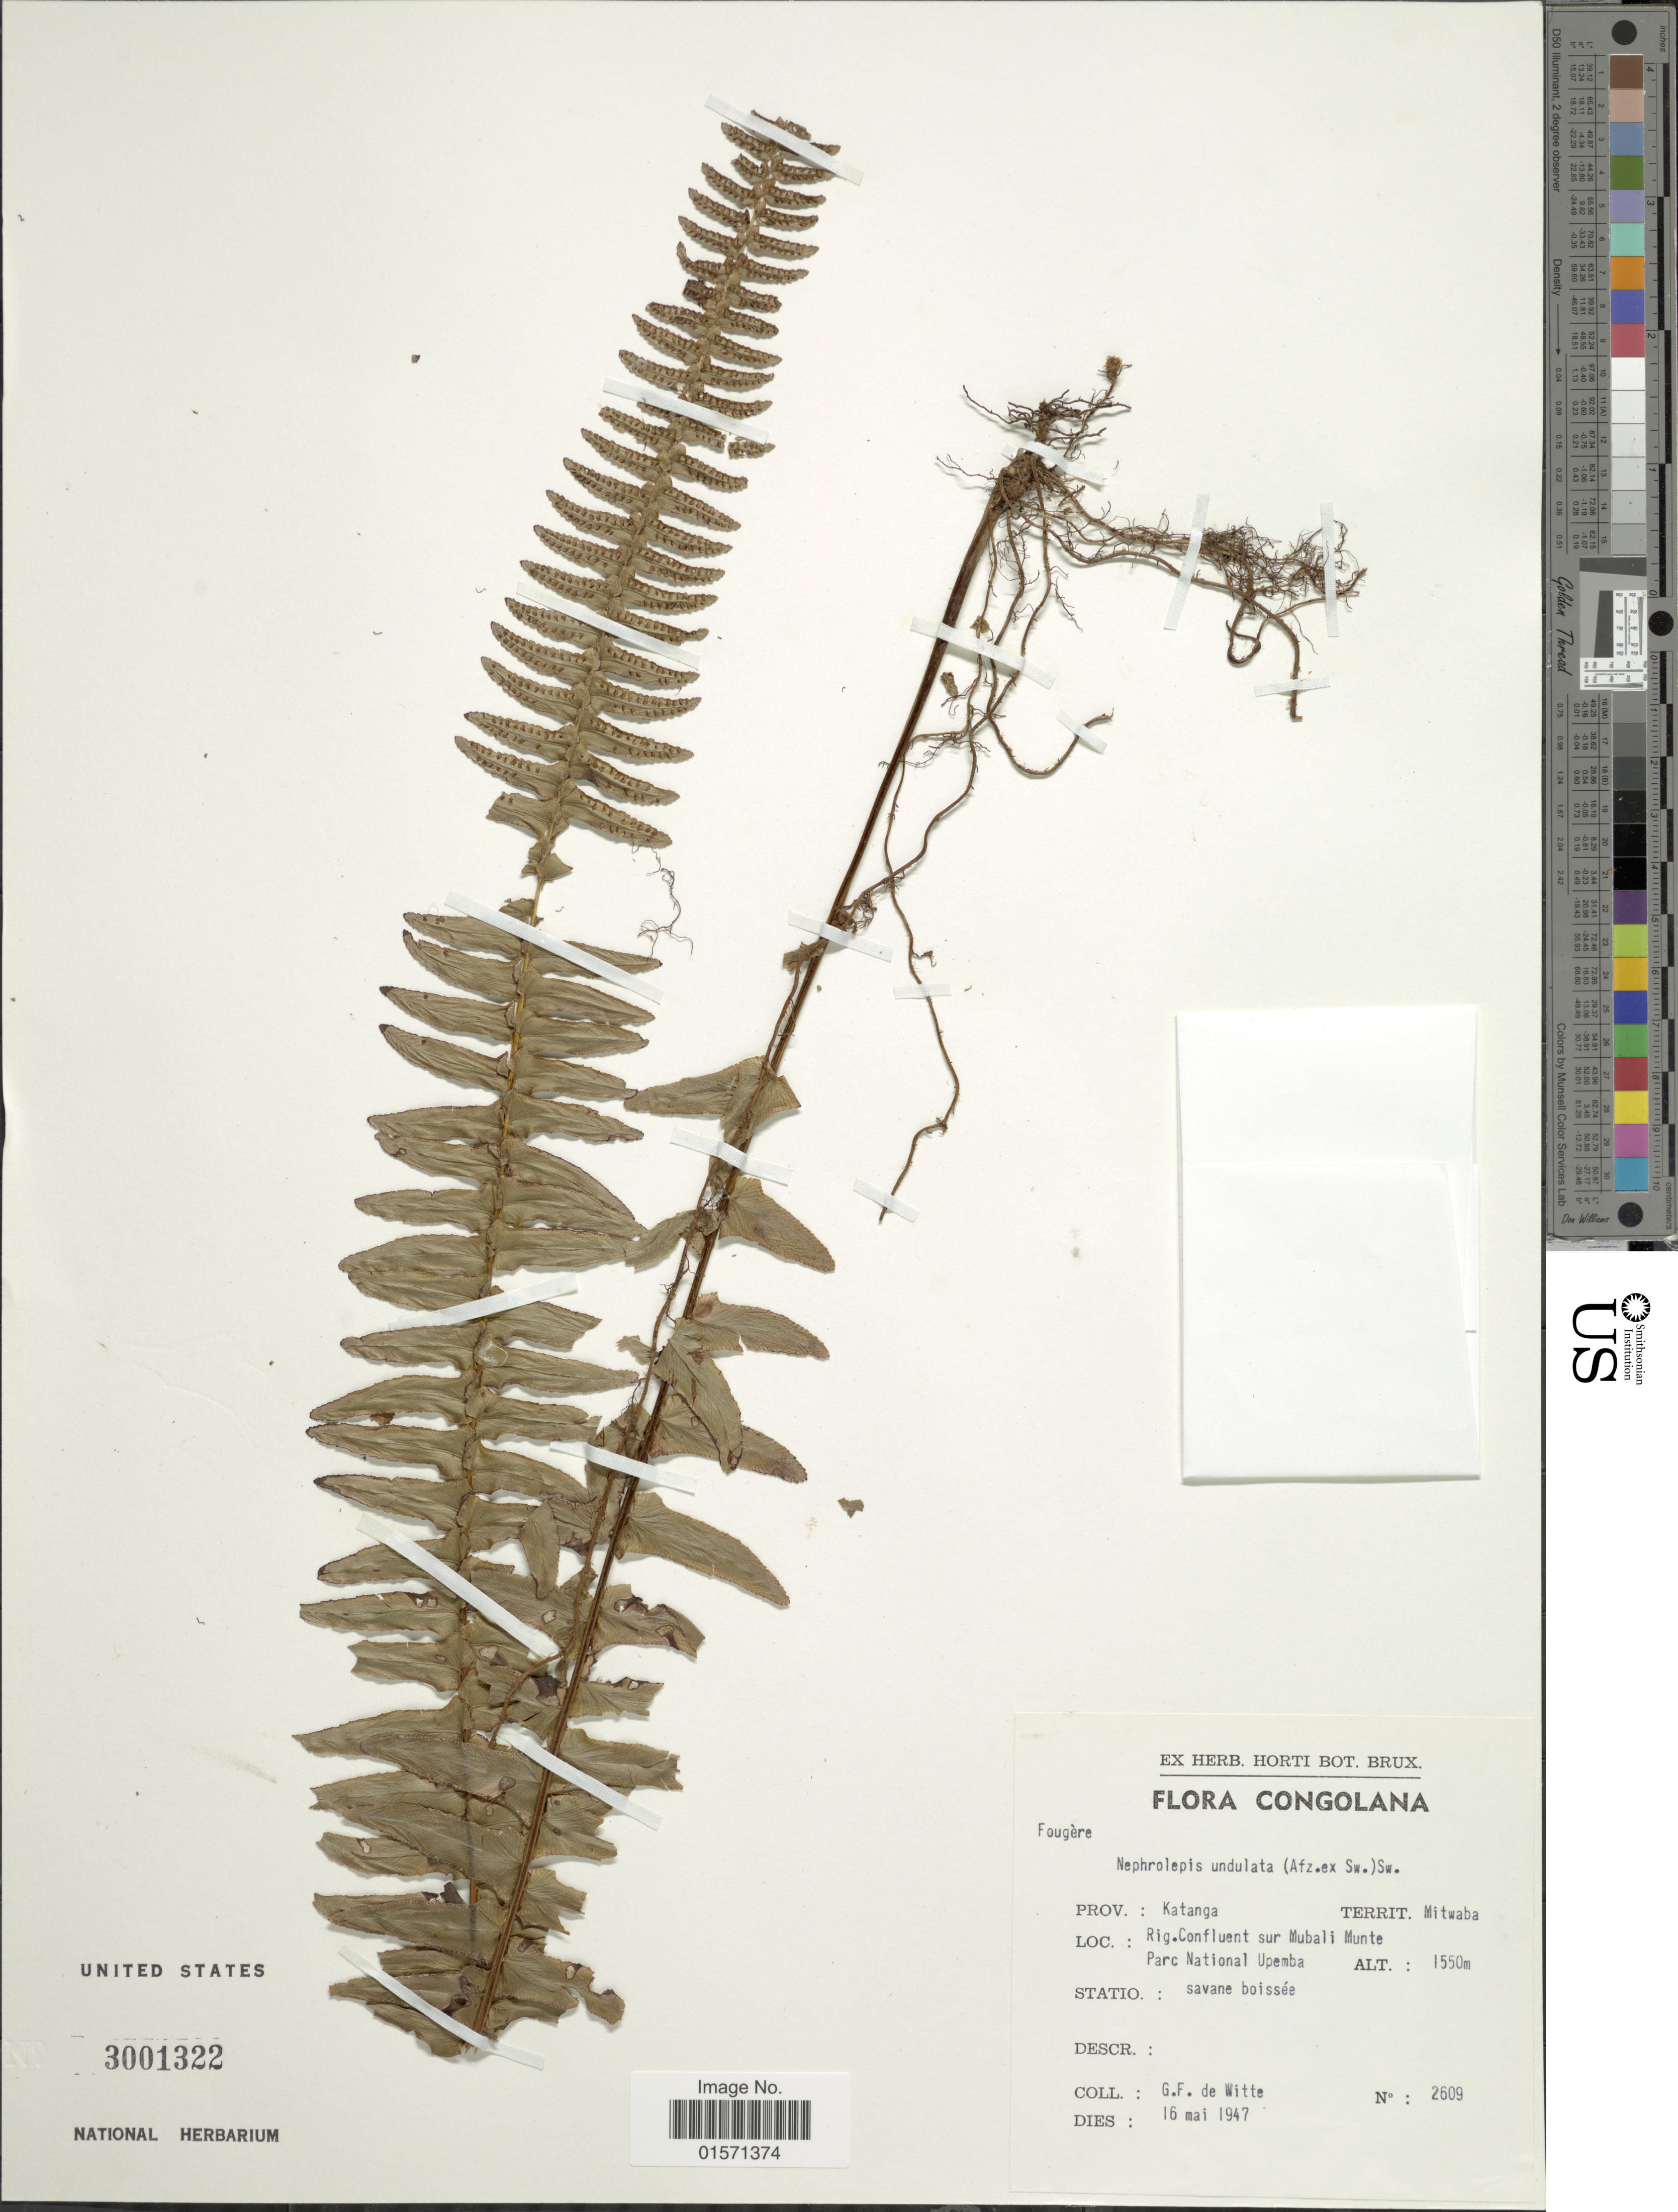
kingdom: Plantae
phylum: Tracheophyta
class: Polypodiopsida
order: Polypodiales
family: Nephrolepidaceae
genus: Nephrolepis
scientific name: Nephrolepis undulata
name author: J. Sm.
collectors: G. de Witte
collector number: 2609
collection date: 1947-05-16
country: Congo, Democratic Republic of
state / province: Haut-Katanga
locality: Prov. Katanga. territ. Mitwaba. Rig. Confluent sur Mubali Munte Parc National Upemba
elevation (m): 1550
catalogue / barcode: US 3001322